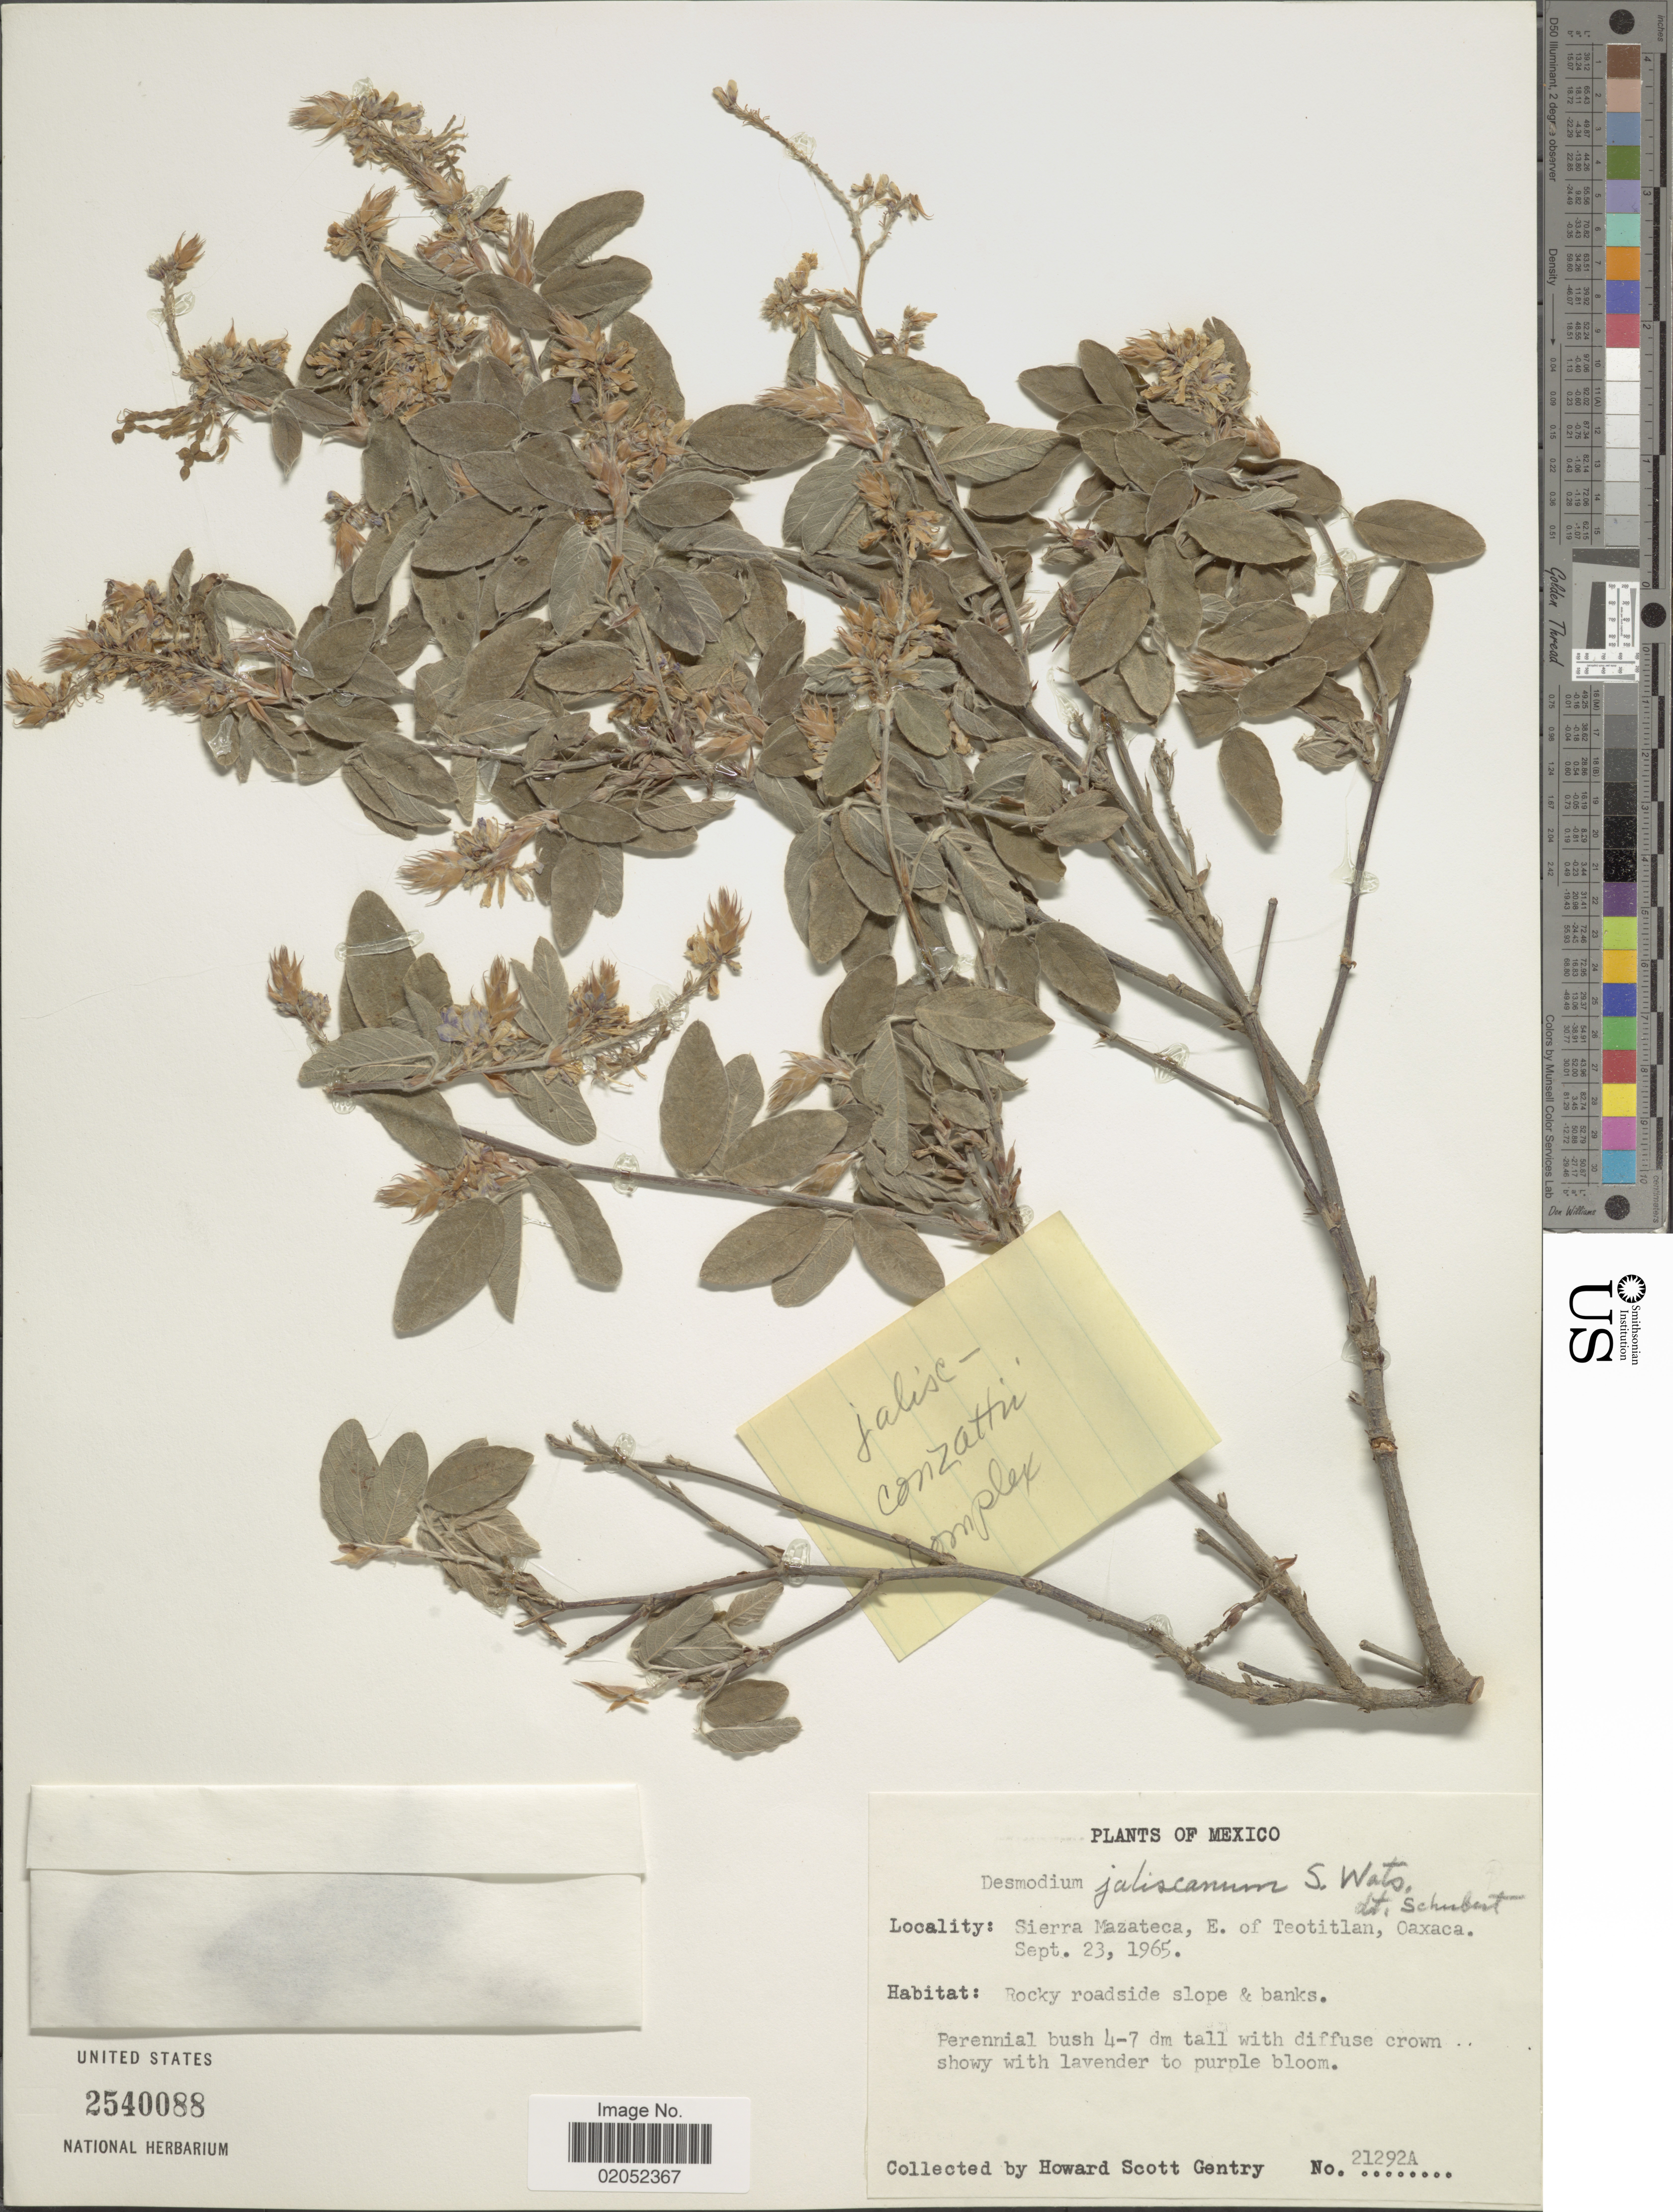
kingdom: Plantae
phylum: Tracheophyta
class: Magnoliopsida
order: Fabales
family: Fabaceae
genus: Desmodium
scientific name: Desmodium jaliscanum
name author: S. Watson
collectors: H. S. Gentry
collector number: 21292A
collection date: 1965-09-23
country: Mexico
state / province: Oaxaca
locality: Mexico, Sierra Mazateca, E. of Teotitlan, Oaxaca.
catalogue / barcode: US 2540088